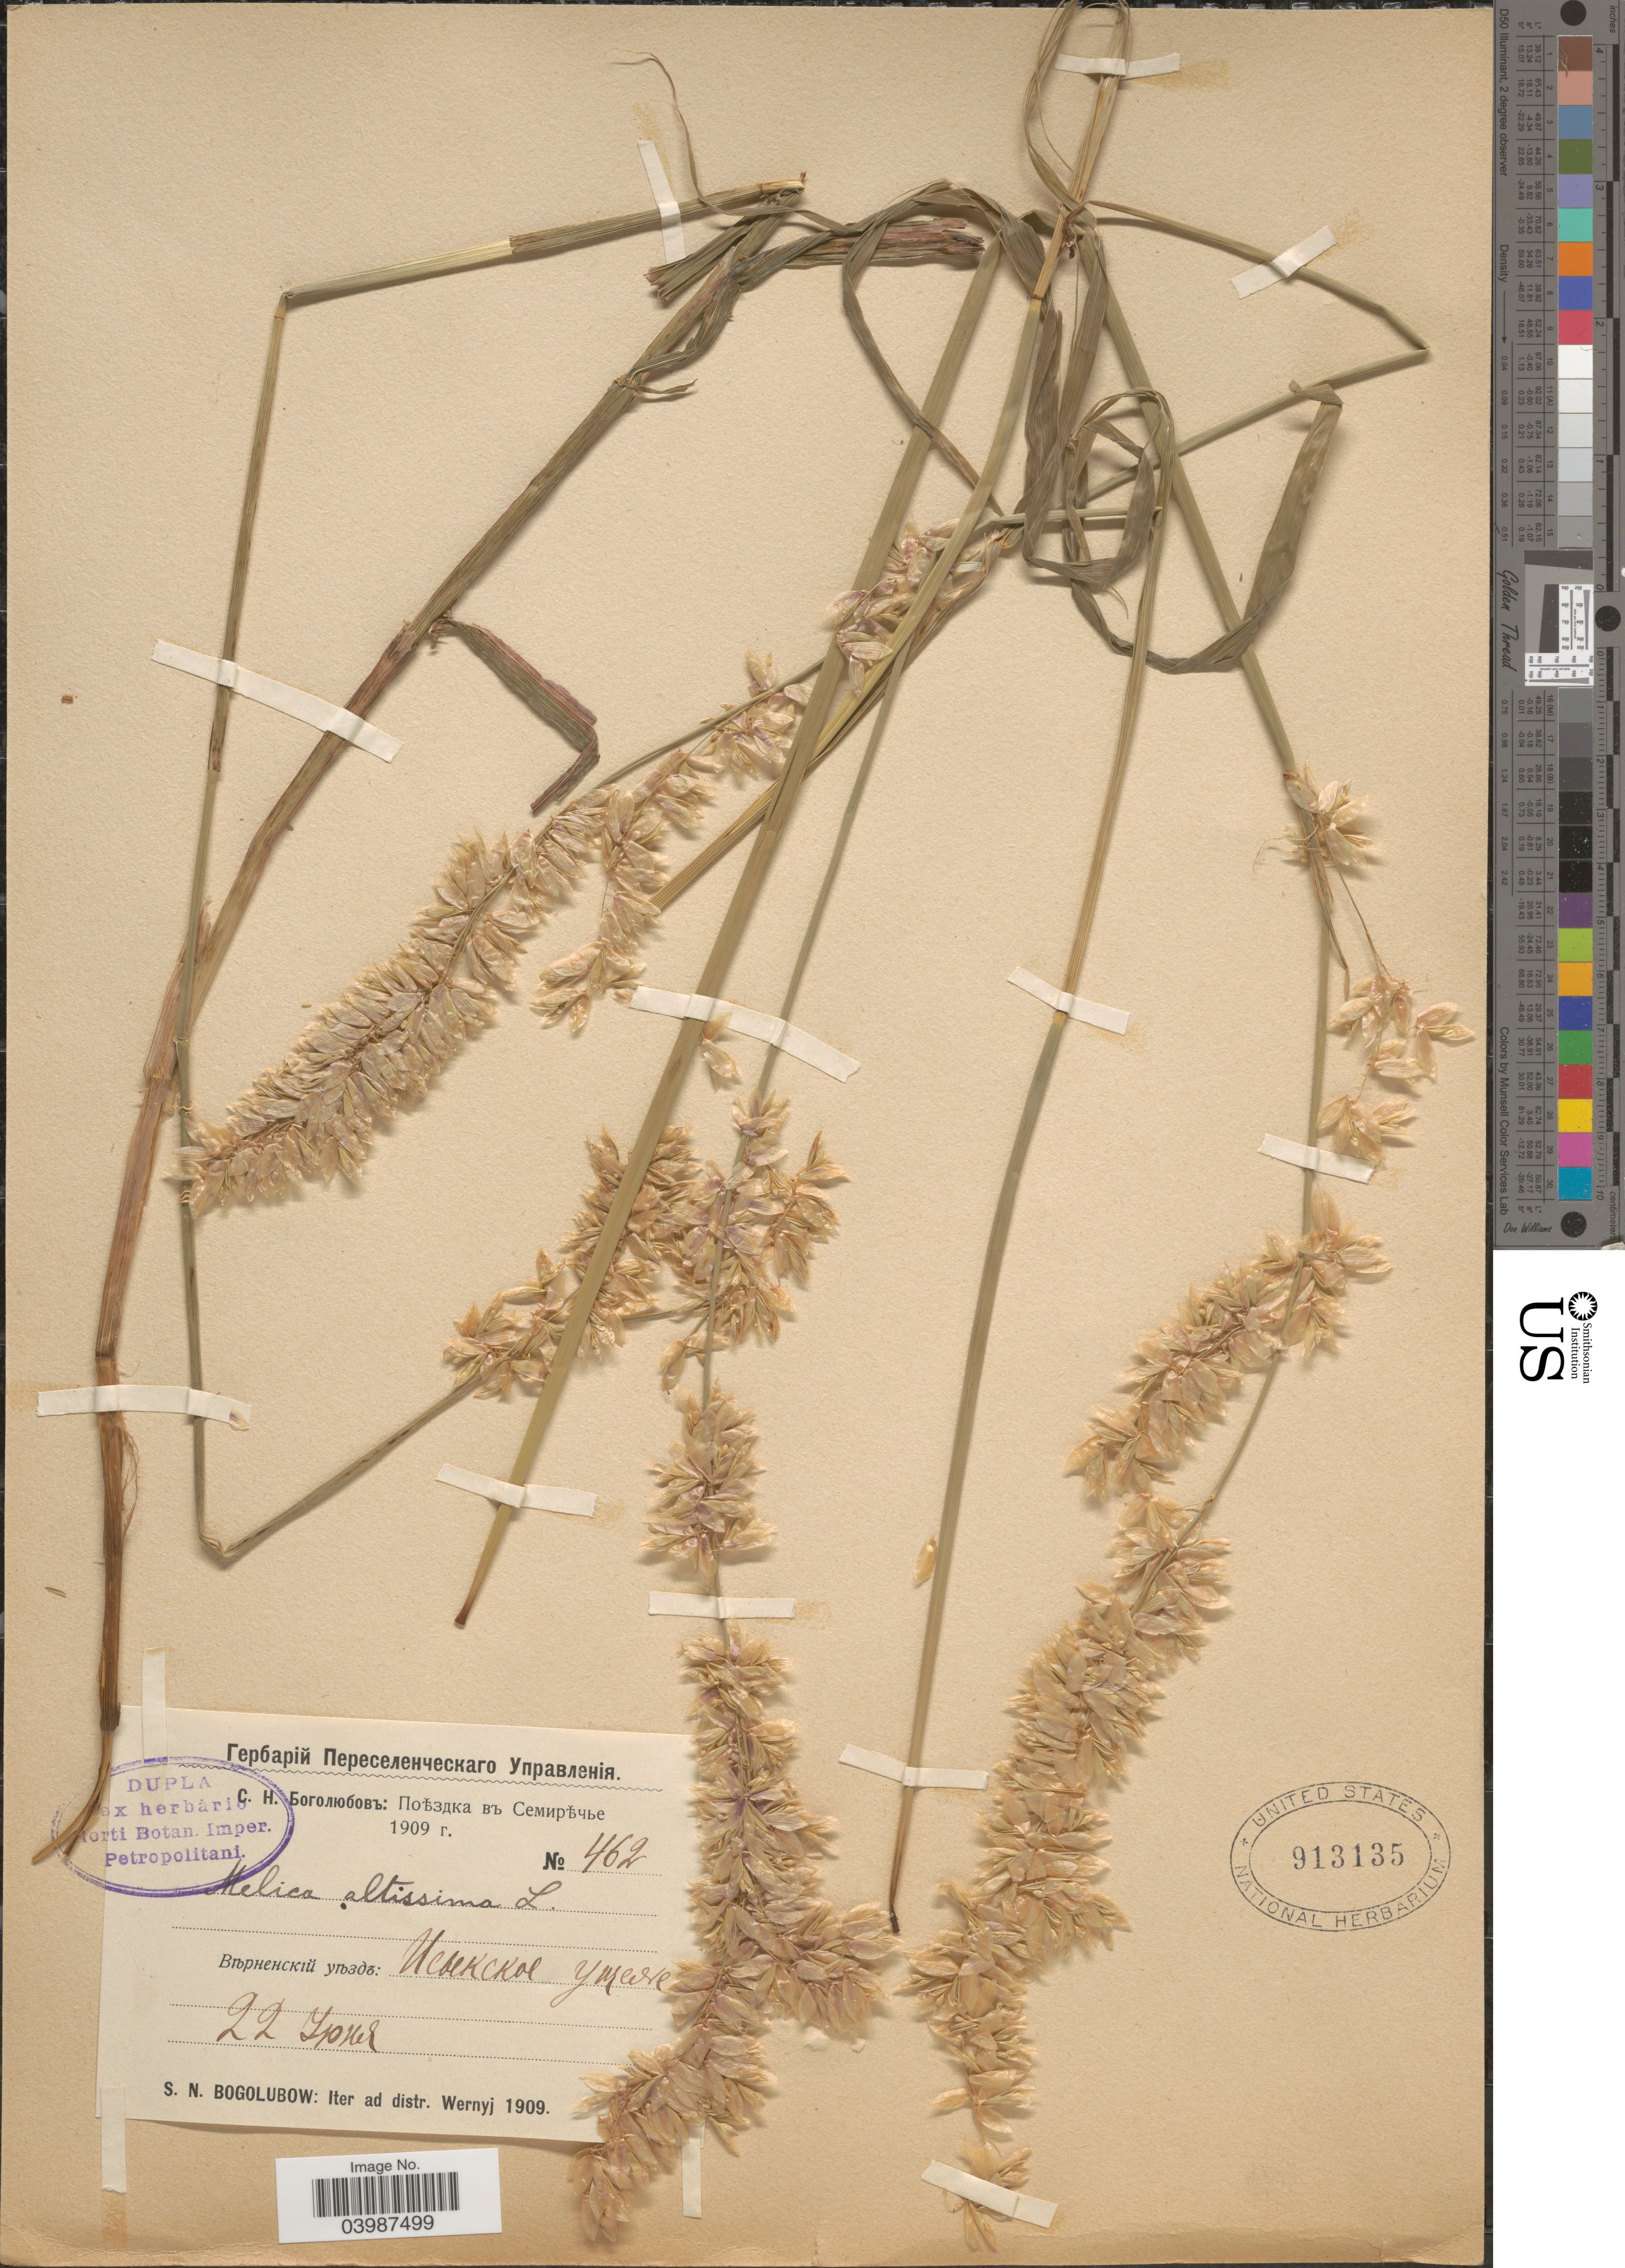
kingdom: Plantae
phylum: Tracheophyta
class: Liliopsida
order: Poales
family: Poaceae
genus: Melica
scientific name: Melica altissima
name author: L.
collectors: S. Bogolubow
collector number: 462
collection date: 1909-06-22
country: Kazakhstan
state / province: Almaty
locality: Issyk Gorge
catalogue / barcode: US 913135